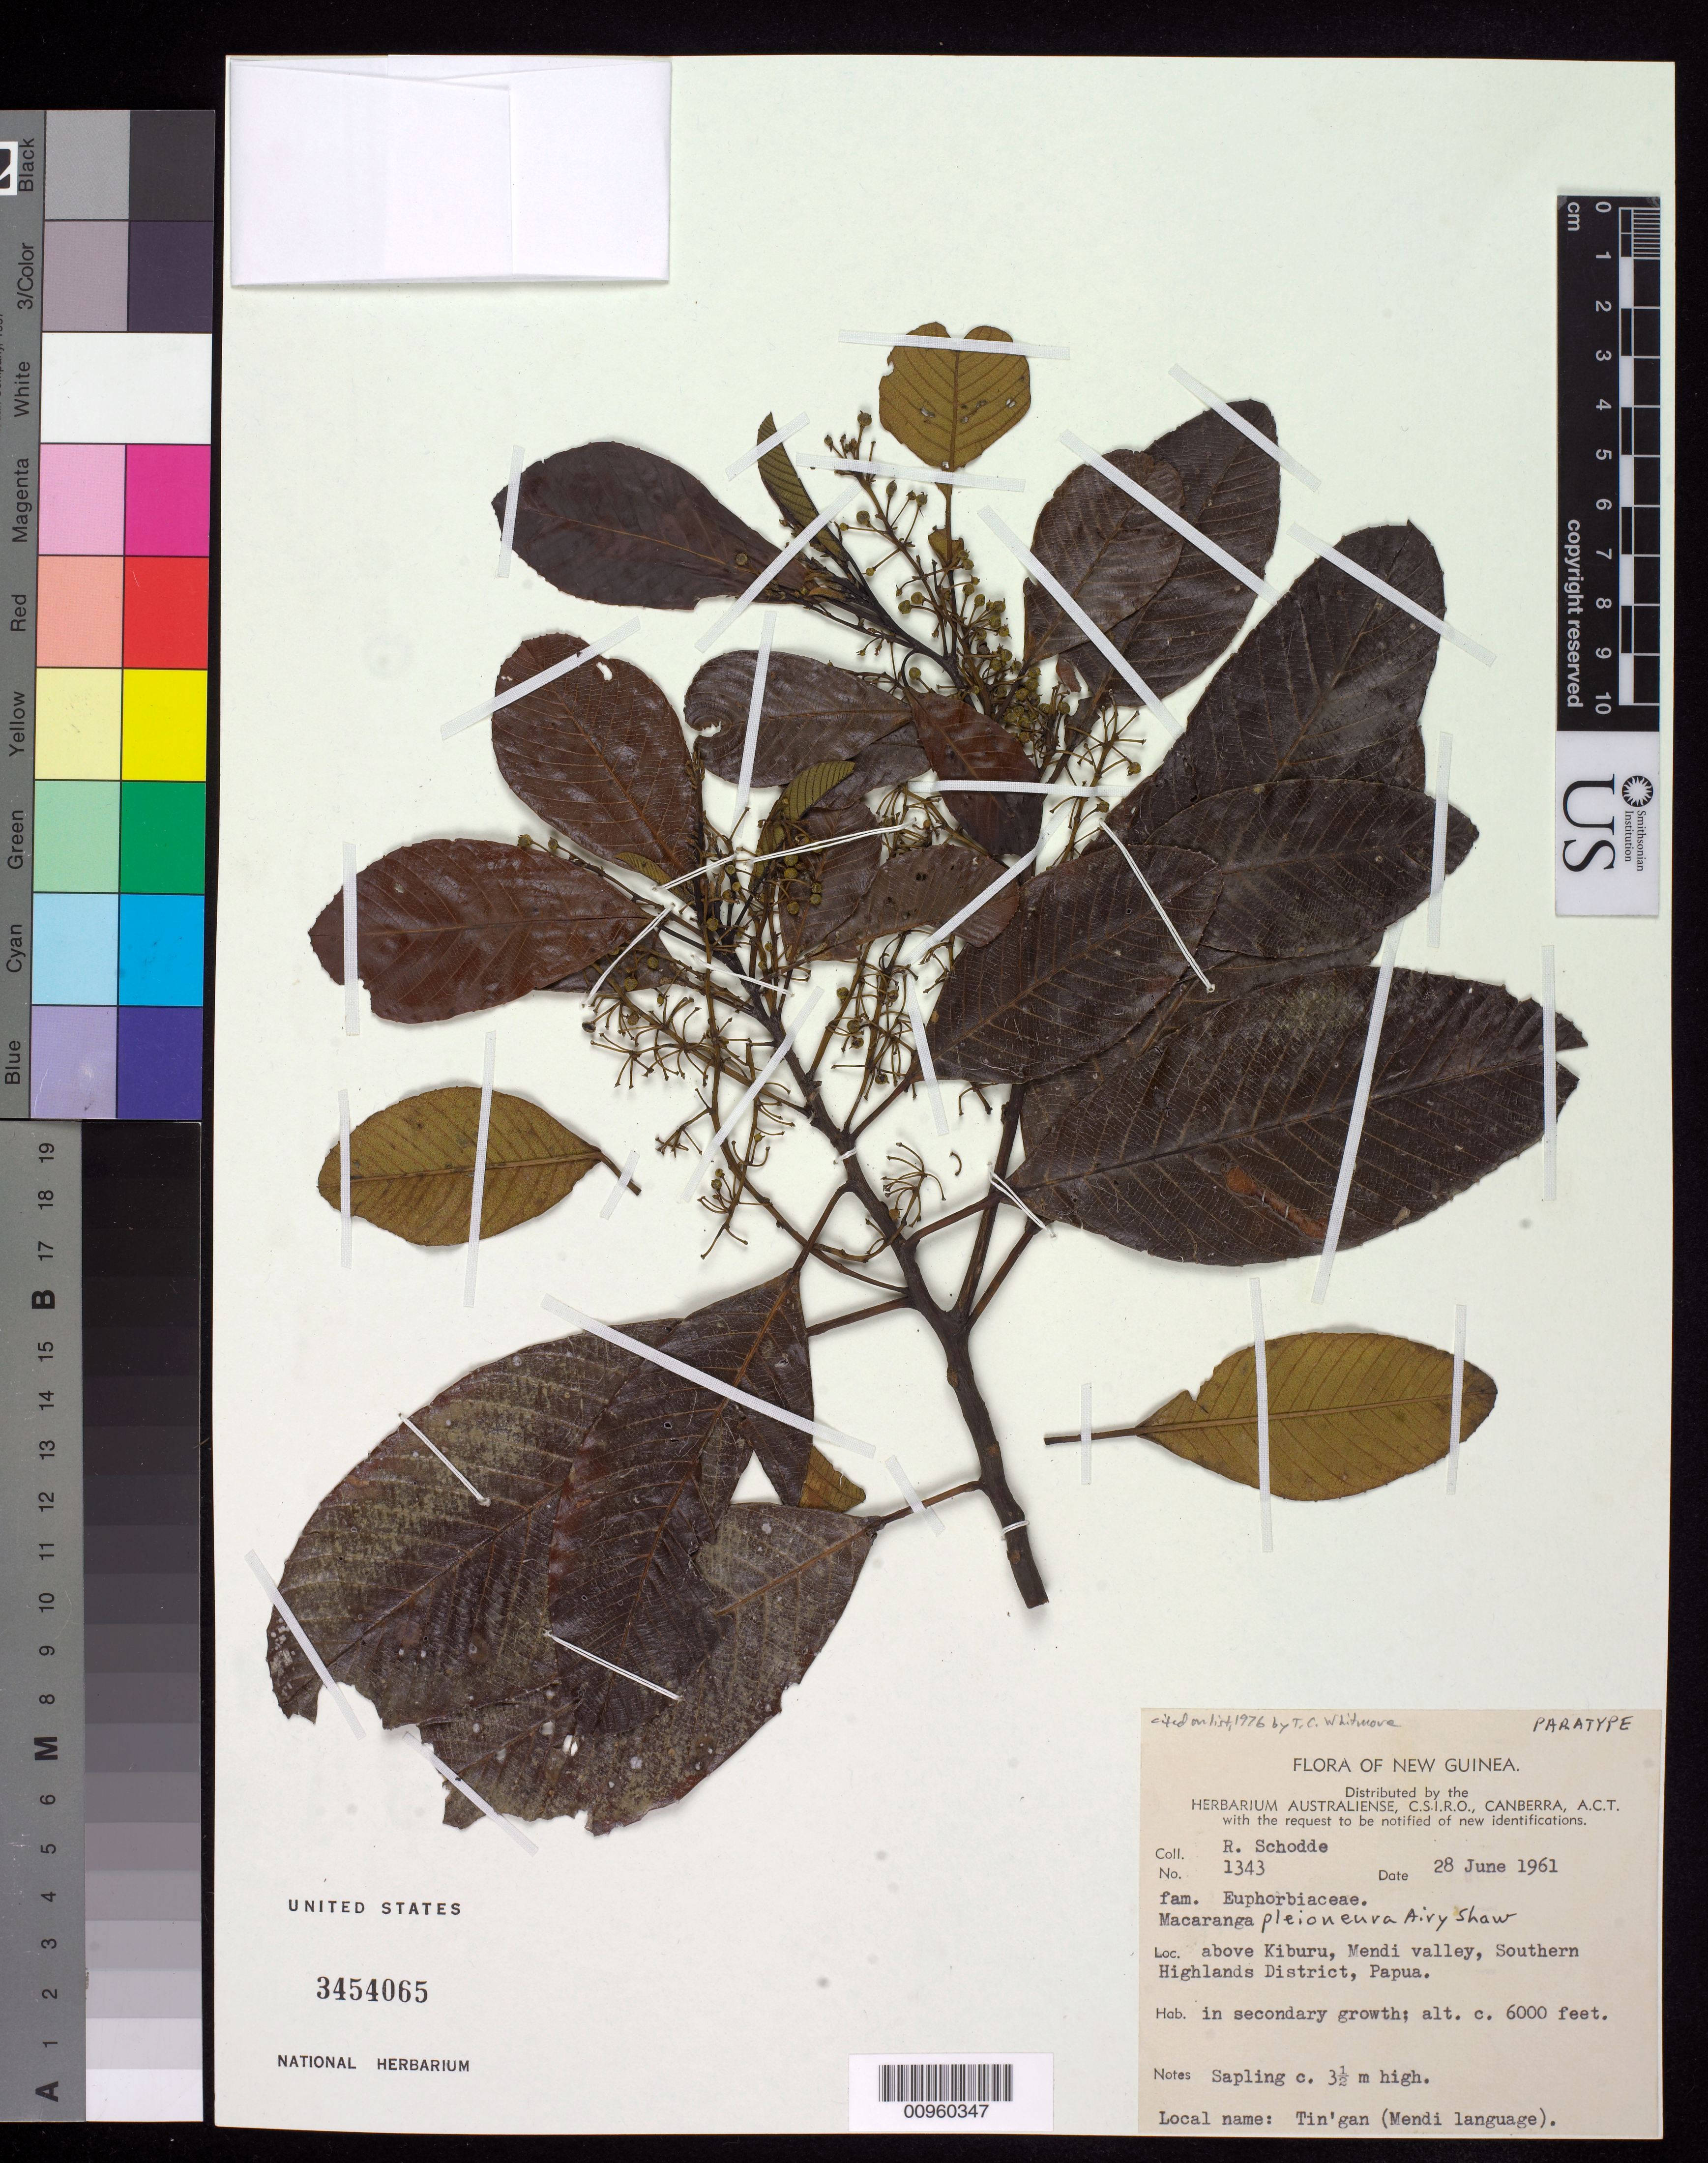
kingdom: Plantae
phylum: Tracheophyta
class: Magnoliopsida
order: Malpighiales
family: Euphorbiaceae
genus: Macaranga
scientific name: Macaranga pleioneura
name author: Airy Shaw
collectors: R. Schodde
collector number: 1343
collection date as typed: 28 Jun 1961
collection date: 1961-06-28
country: Papua New Guinea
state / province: Southern Highlands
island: New Guinea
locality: Papua, Mendi Valley, Kiburu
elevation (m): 1829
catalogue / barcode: US 3454065